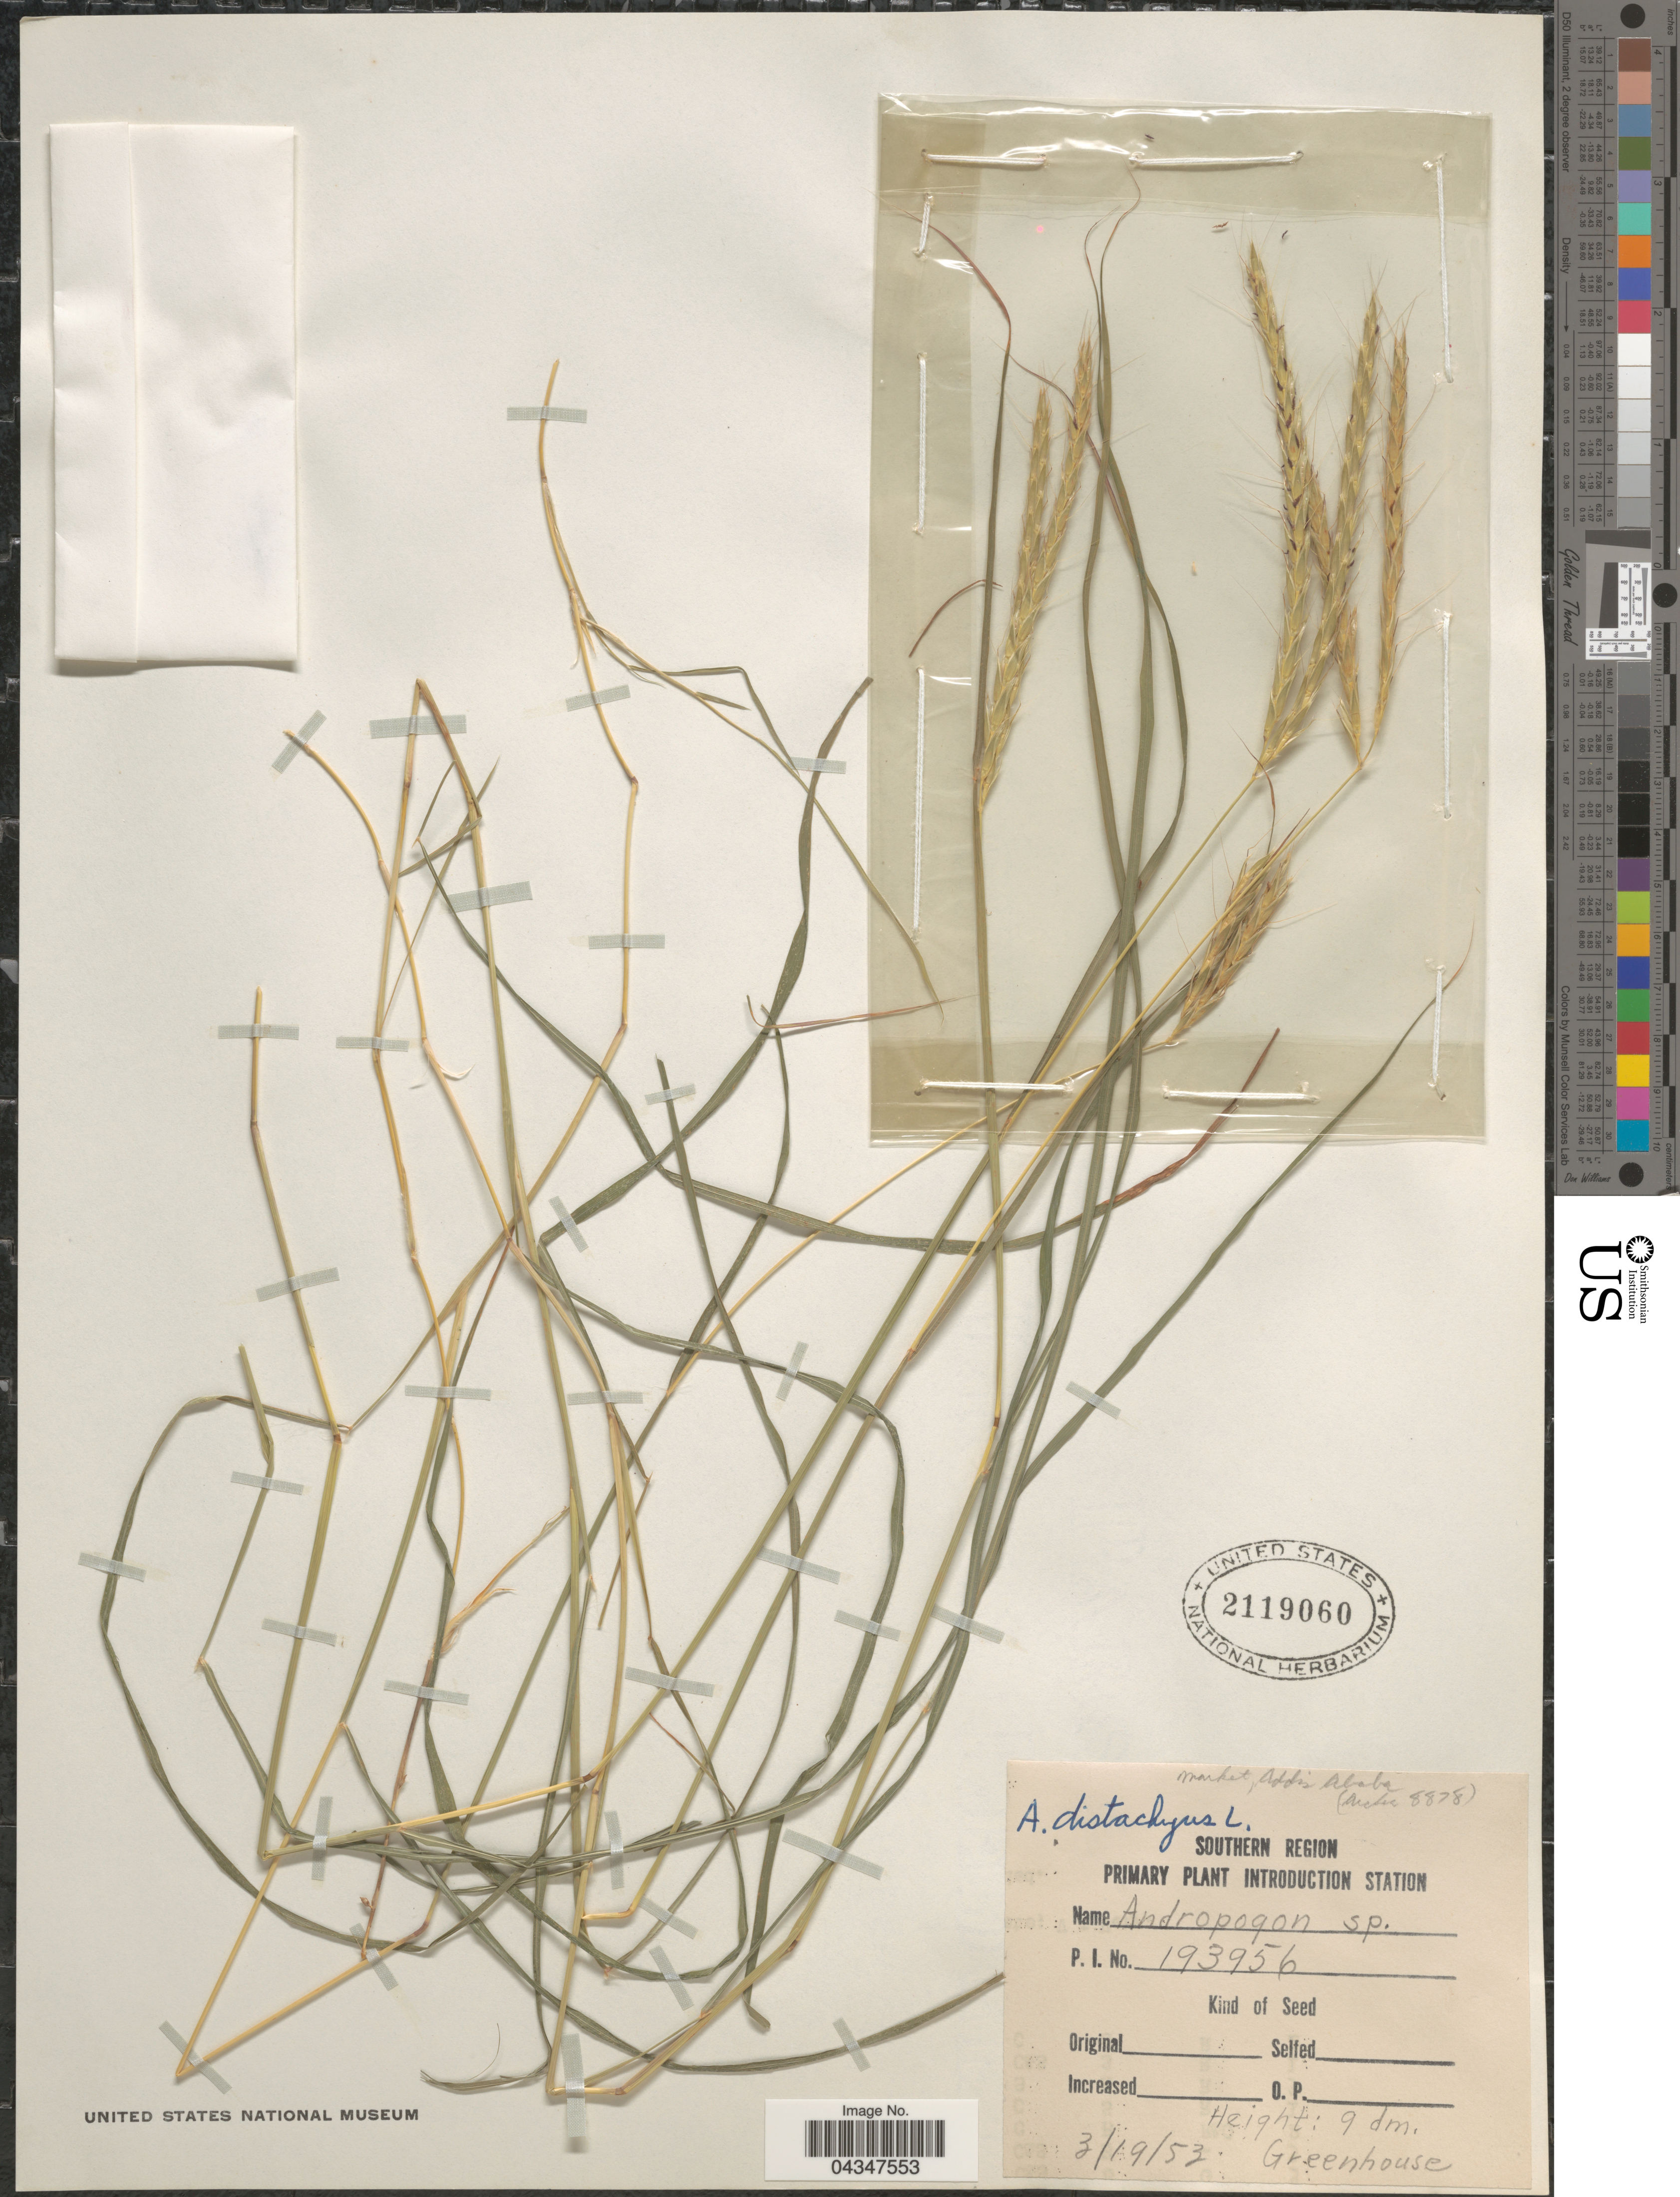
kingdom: Plantae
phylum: Tracheophyta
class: Liliopsida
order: Poales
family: Poaceae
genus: Andropogon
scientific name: Andropogon distachyos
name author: L.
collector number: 193956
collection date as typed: Transcribed d/m/y: 19/3/53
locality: Southern Region. Greenhouse.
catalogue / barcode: US 2119060